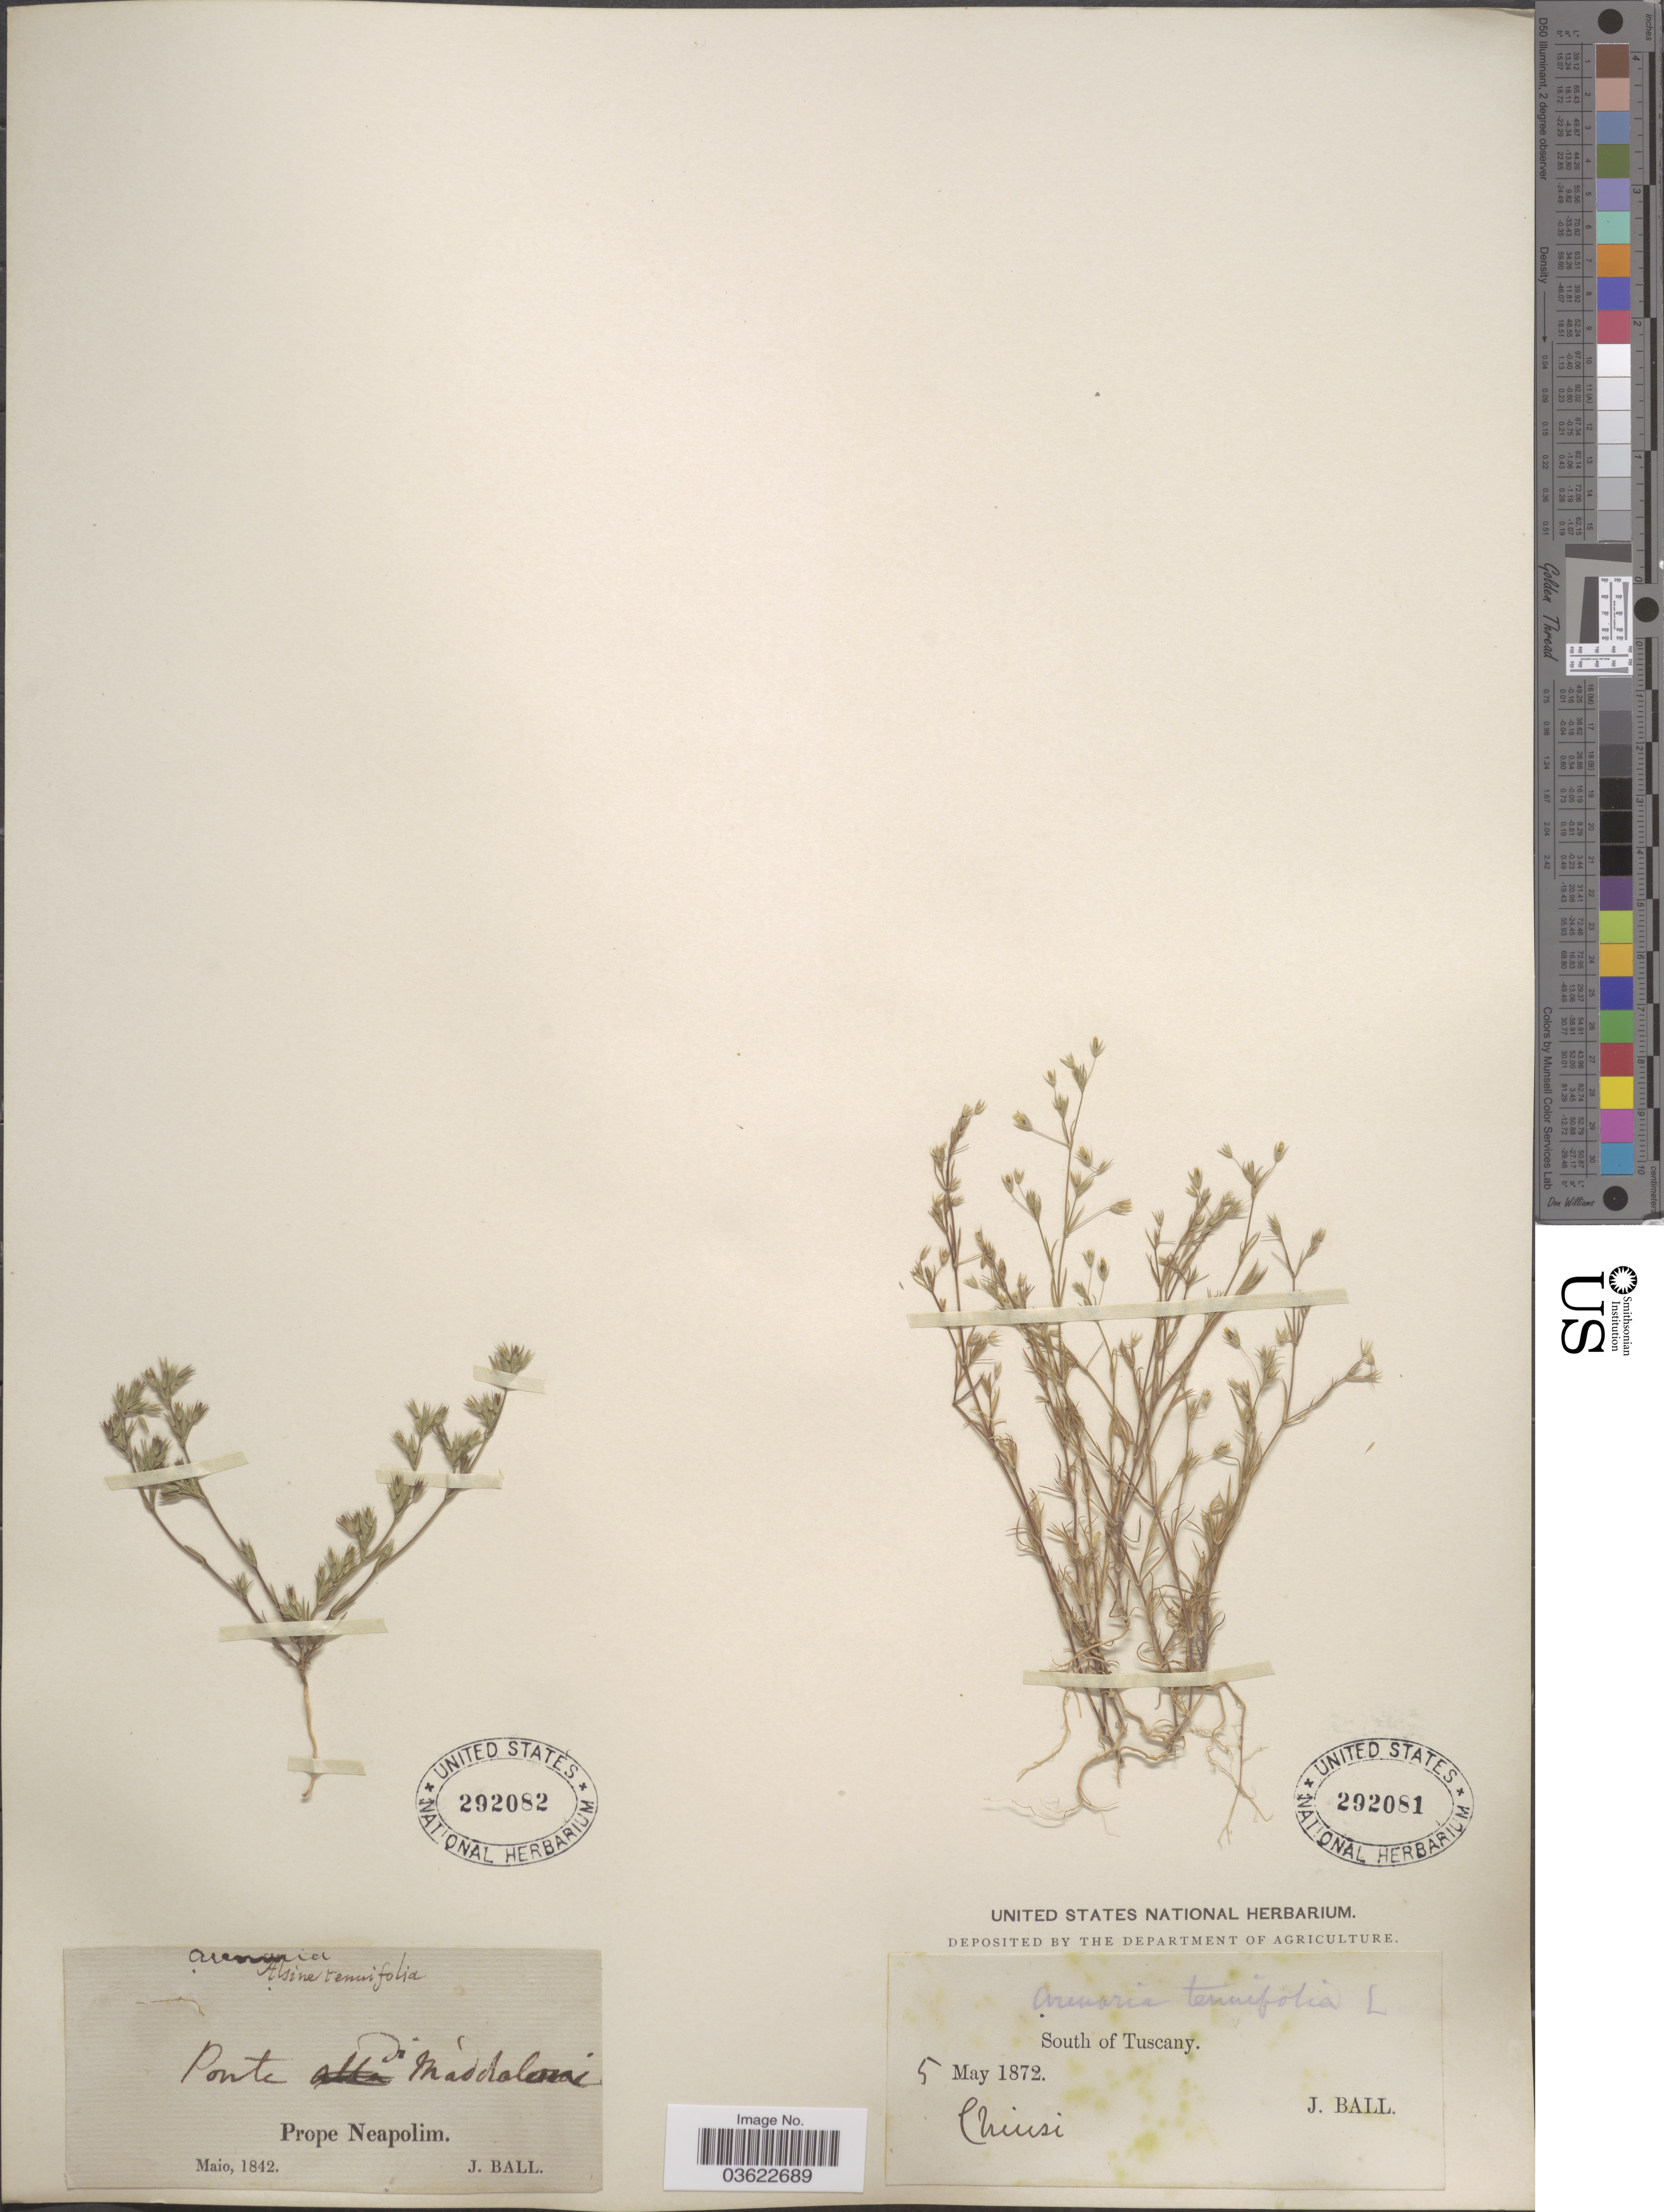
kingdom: Plantae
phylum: Tracheophyta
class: Magnoliopsida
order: Caryophyllales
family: Caryophyllaceae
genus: Arenaria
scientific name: Arenaria tenuifolia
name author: L.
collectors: J. Ball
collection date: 1842-05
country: Italy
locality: Ponte di Maddaloni. Prope Neapolim.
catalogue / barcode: US 292082